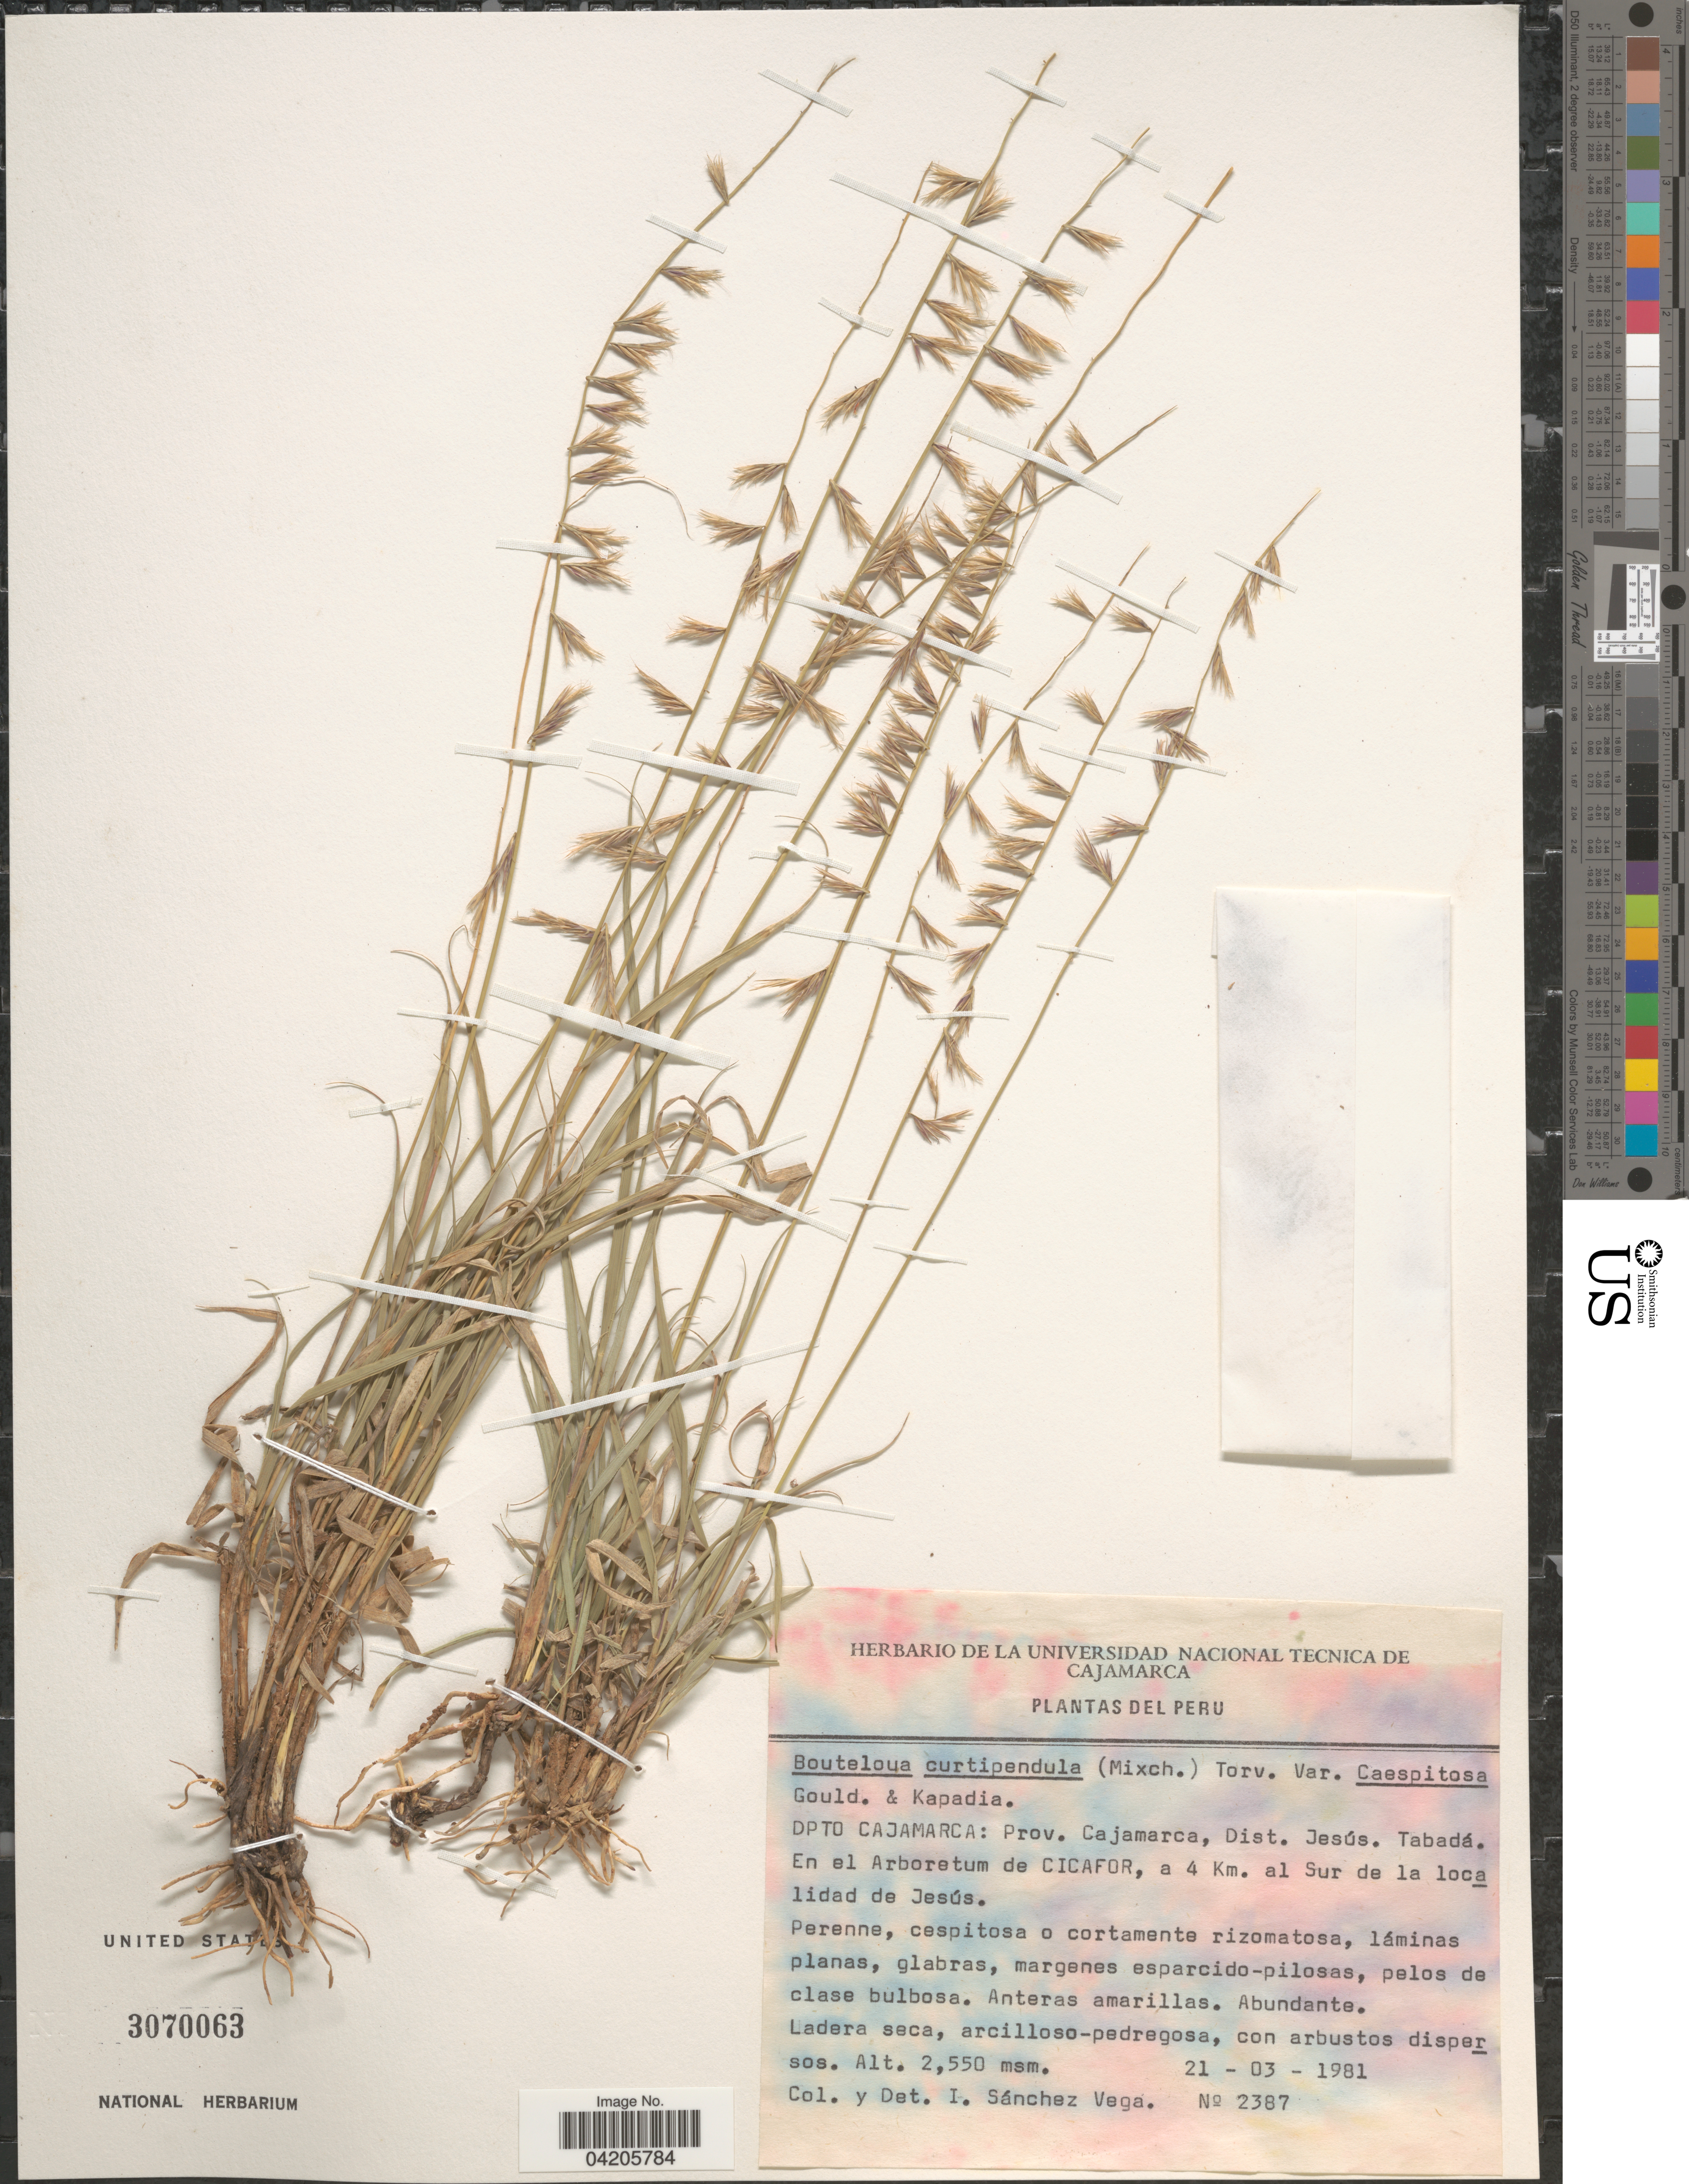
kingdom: Plantae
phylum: Tracheophyta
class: Liliopsida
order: Poales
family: Poaceae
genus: Bouteloua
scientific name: Bouteloua curtipendula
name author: (Michx.) Torr.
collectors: I. Sánchez Vega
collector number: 2387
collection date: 1981-03-21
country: Peru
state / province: Cajamarca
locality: Dpto Cajamarca: Prov. Cajamarca, Dist. Jesús. Tabadá. En el Arboretum de CICAFOR, a 4 Km. al Sur de la localidad de Jesús.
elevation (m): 2550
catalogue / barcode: US 3070063